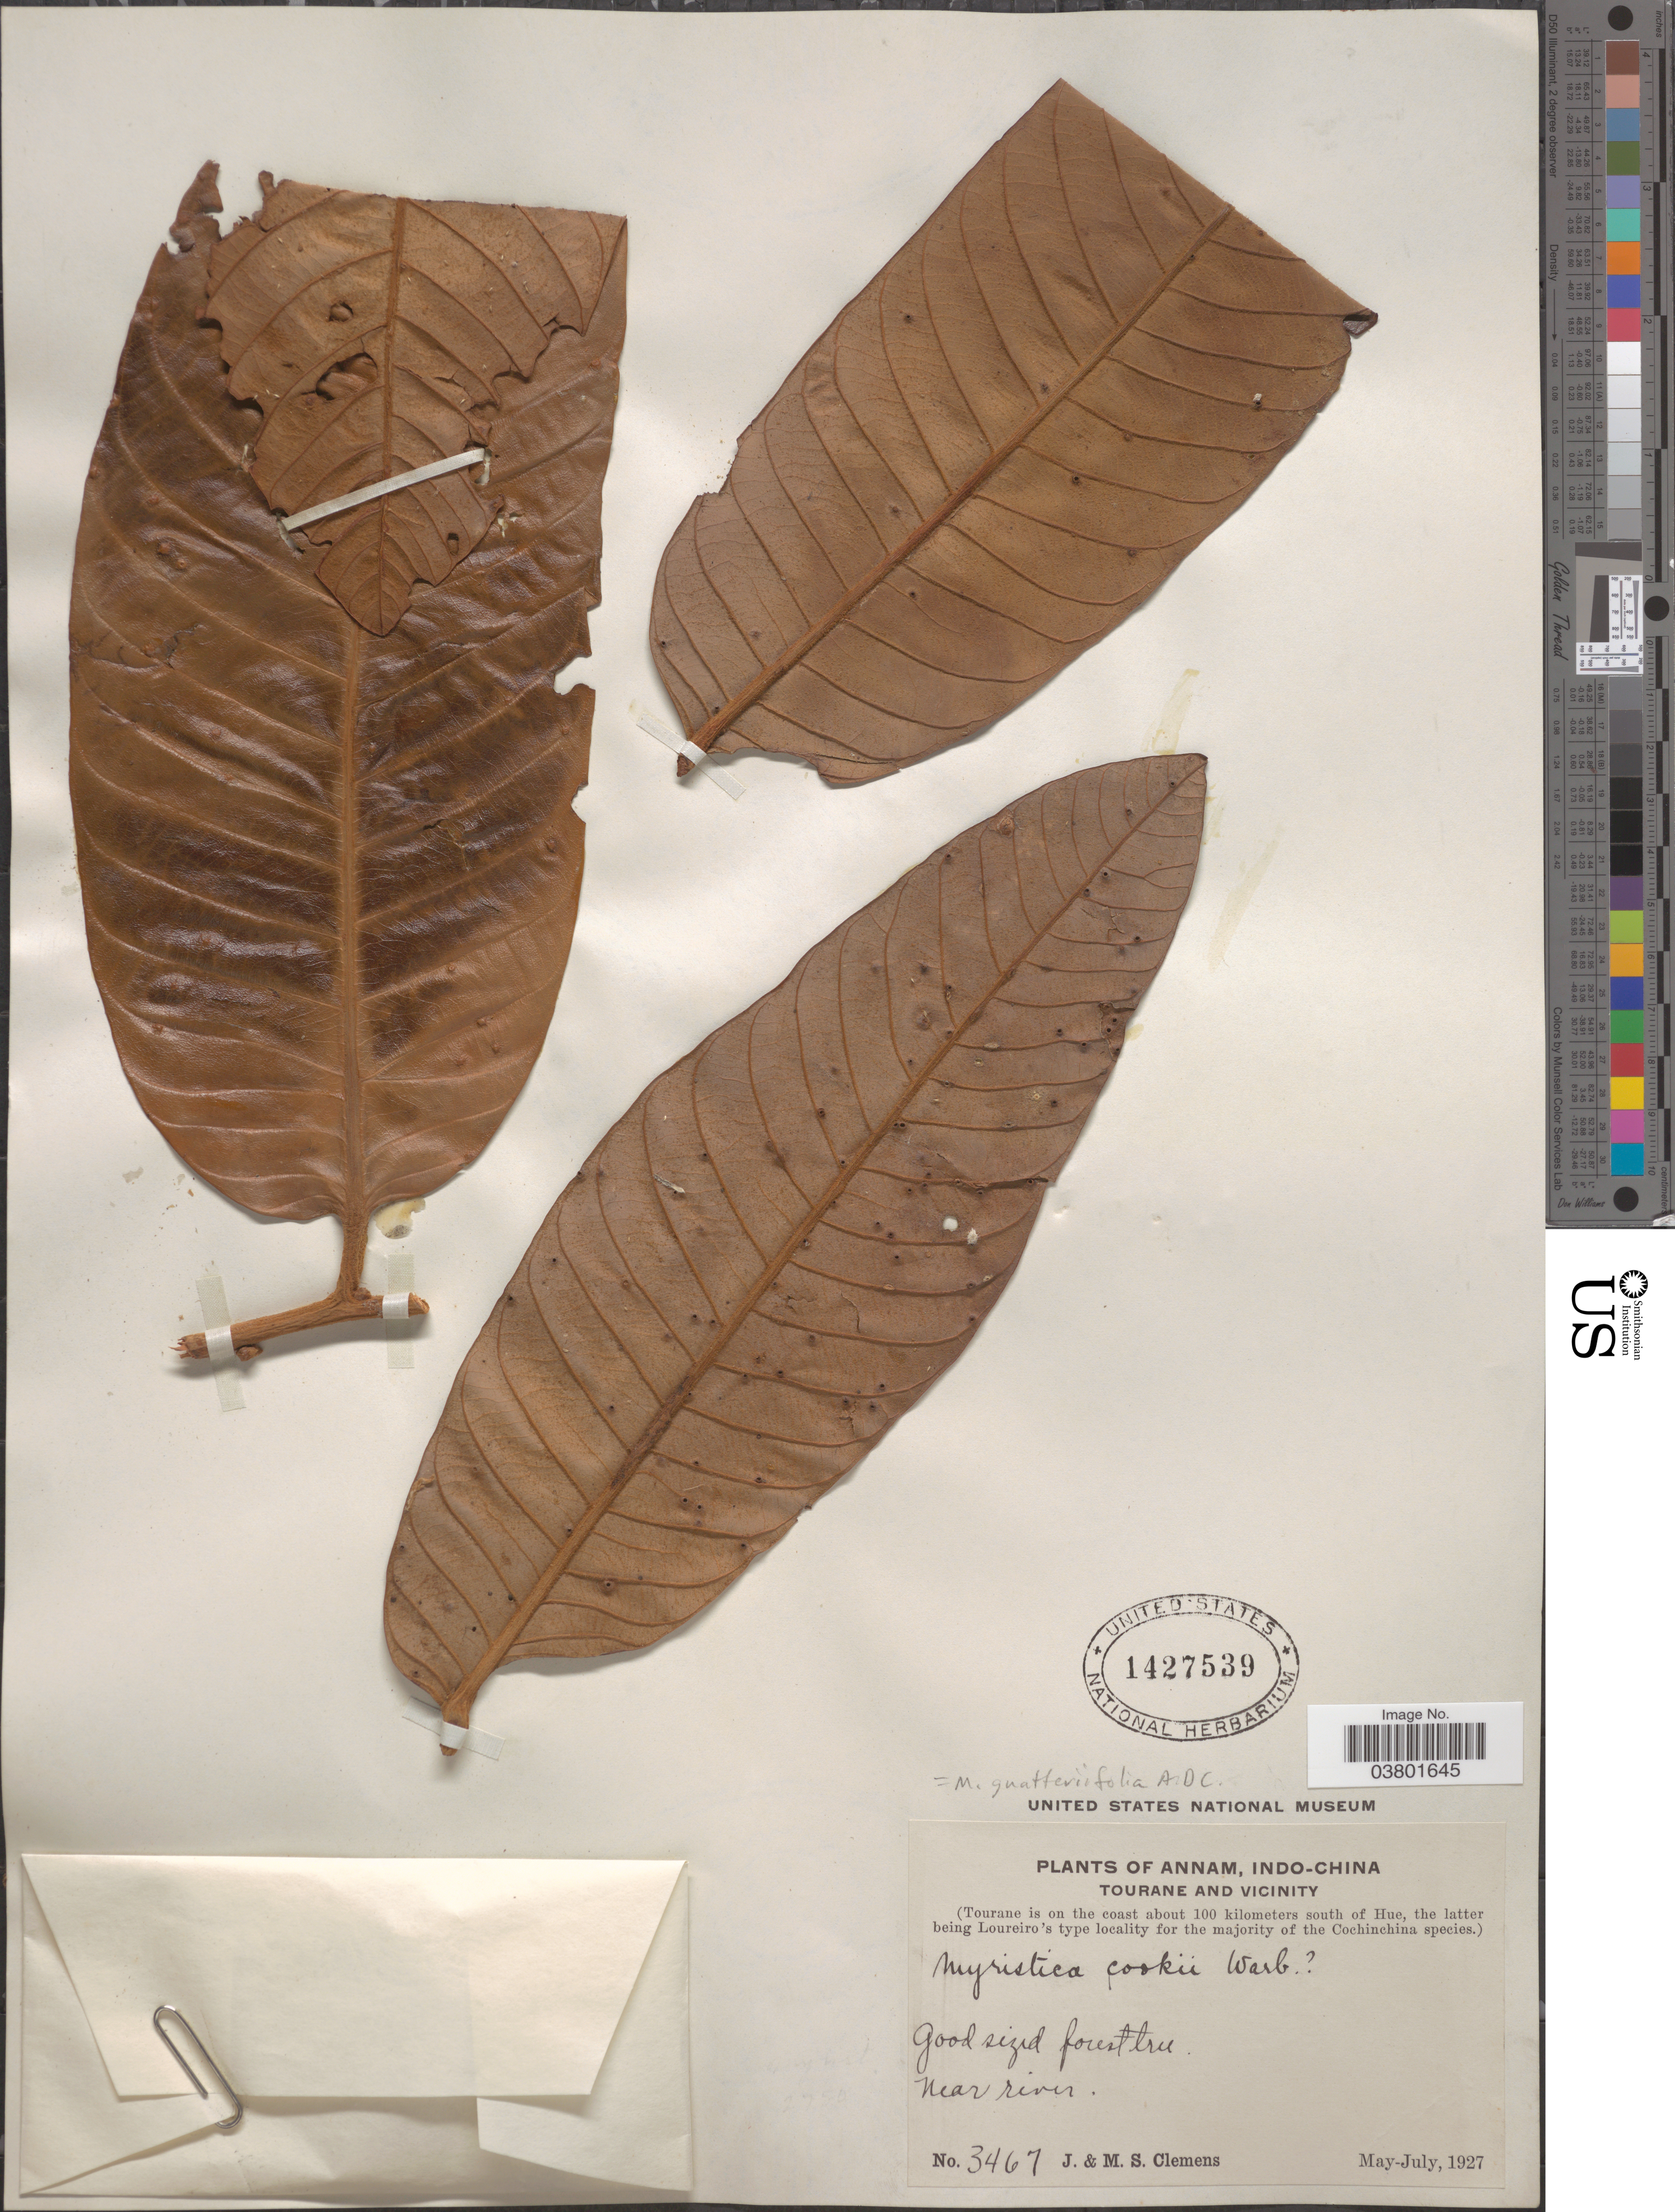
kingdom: Plantae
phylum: Tracheophyta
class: Magnoliopsida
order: Magnoliales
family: Myristicaceae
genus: Myristica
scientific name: Myristica guatteriifolia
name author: A. DC.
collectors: J. Clemens & M. S. Clemens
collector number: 3467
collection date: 1927-05/1927-07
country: Vietnam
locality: Annam, Indo-china. Tourane and vicinity. Tourane is on the coast about 100 kilometers south of Hue. Near river.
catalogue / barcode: US 1427539